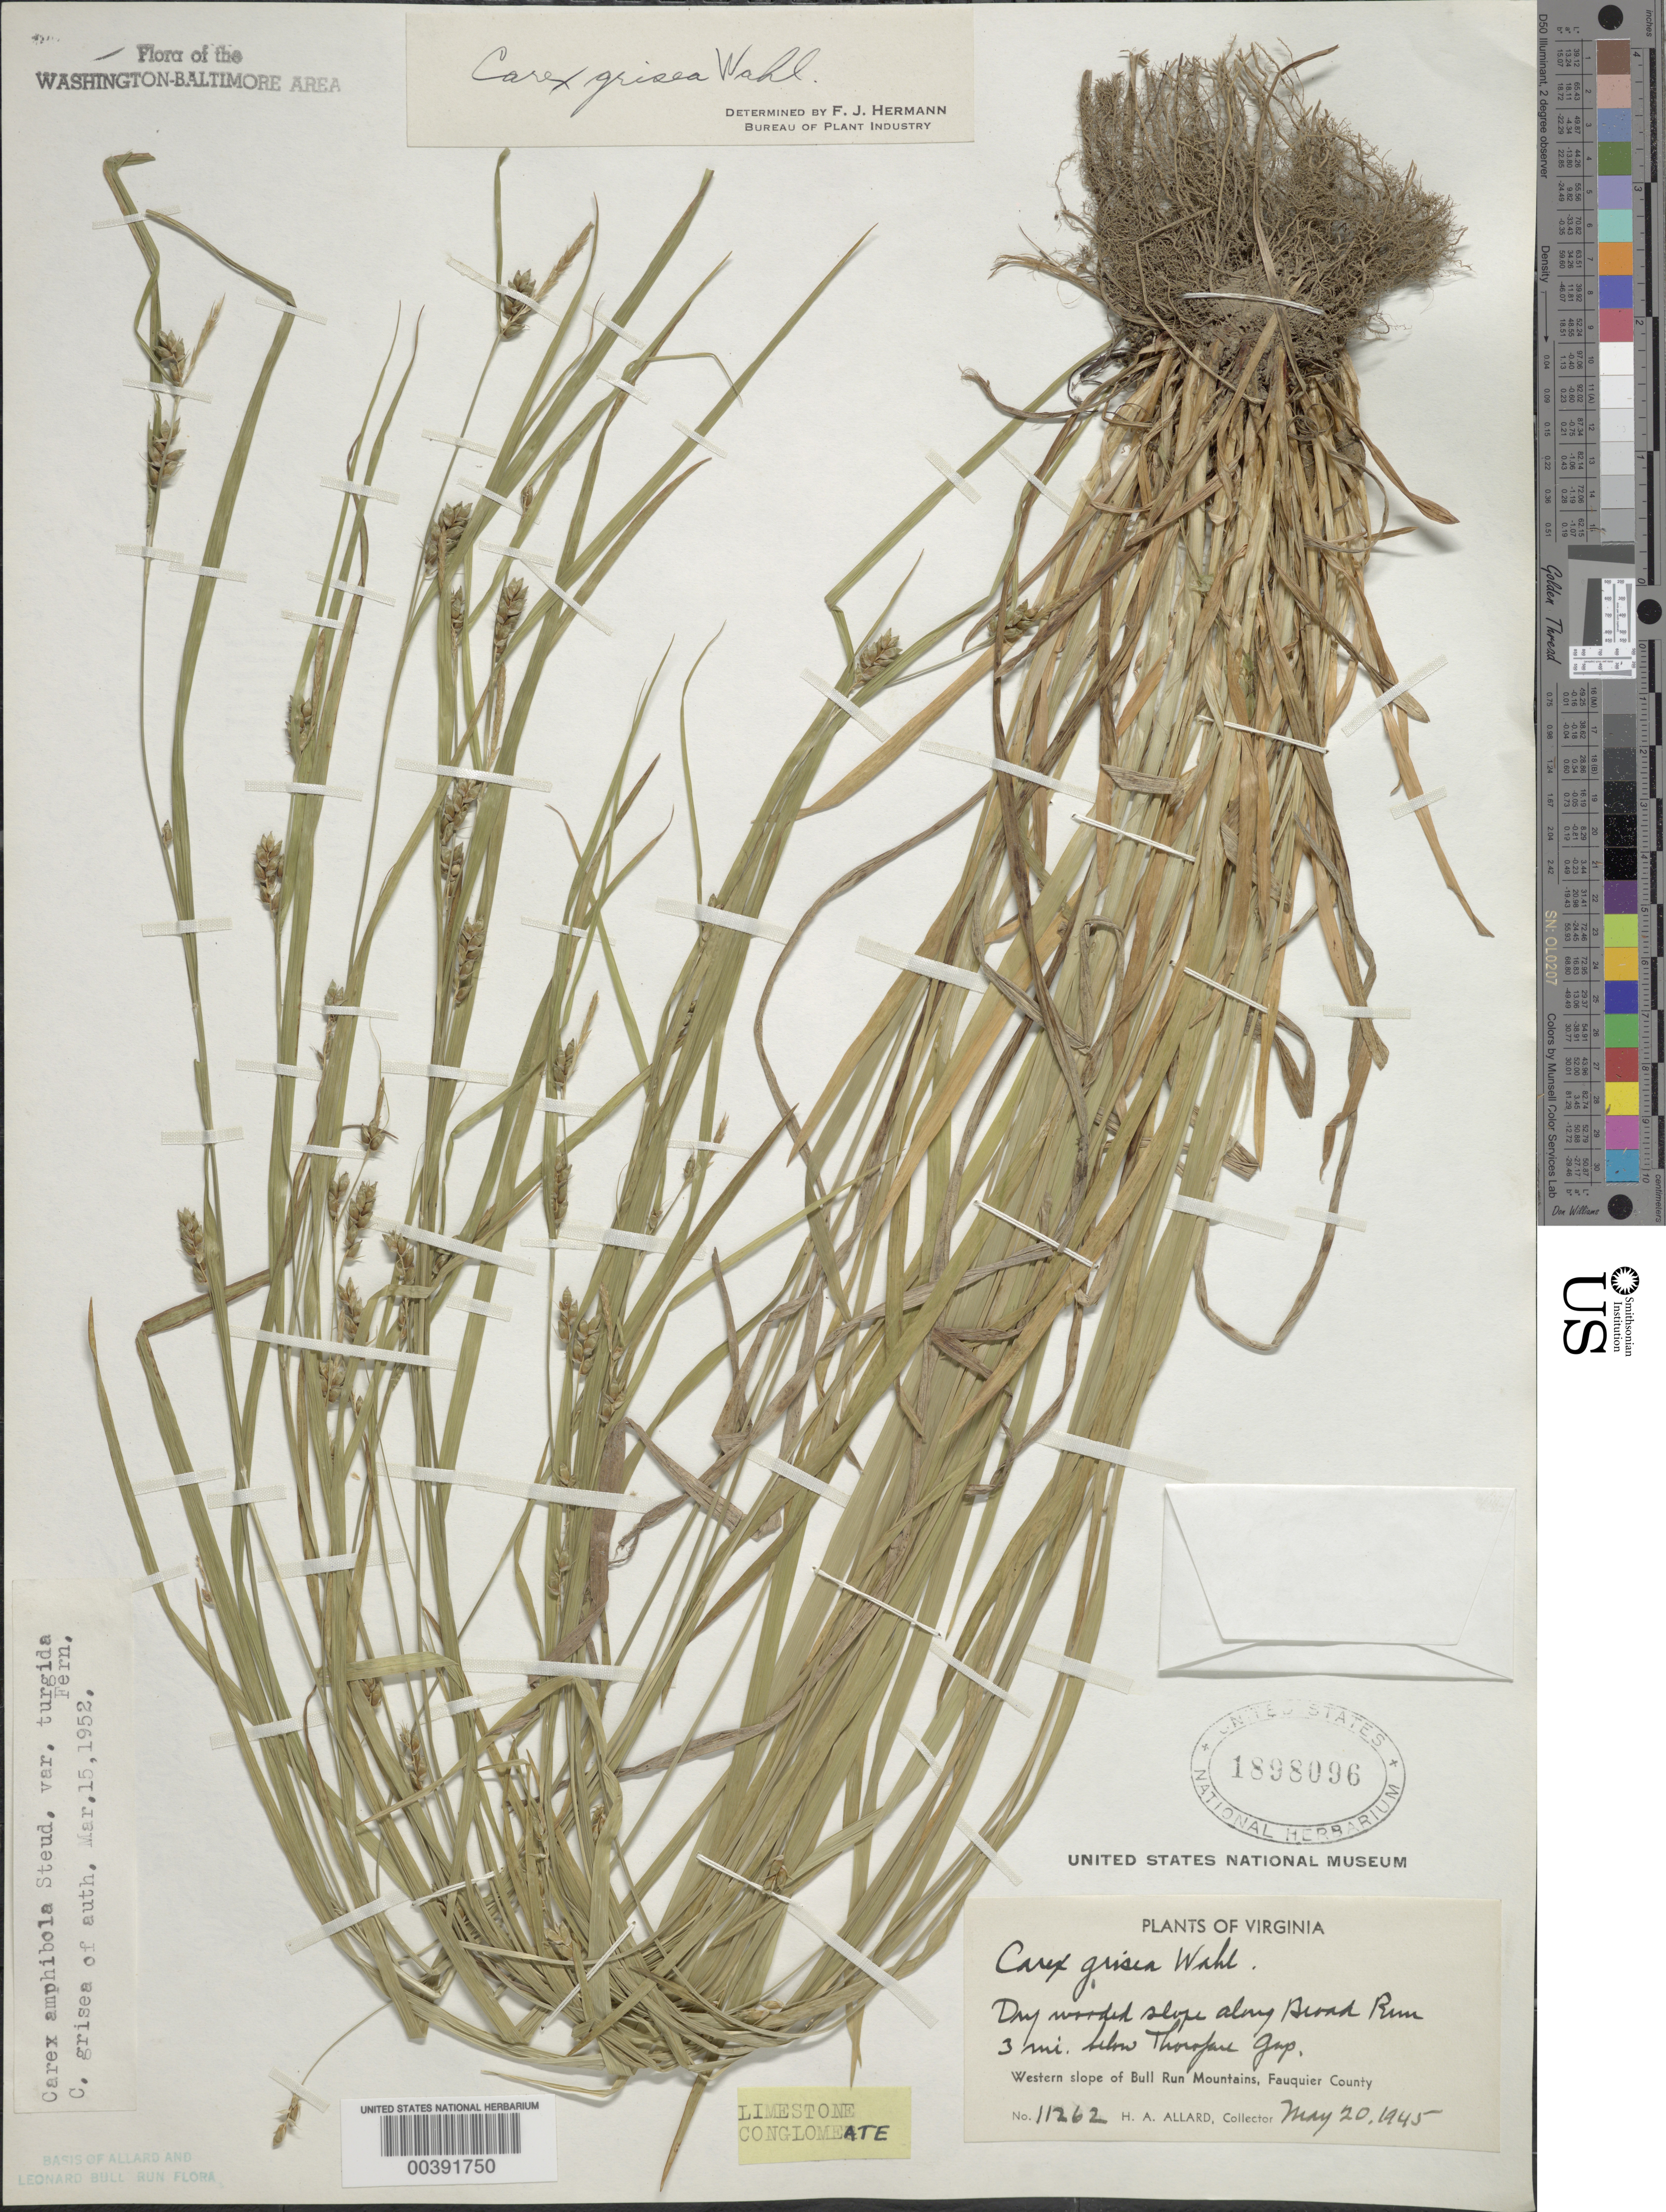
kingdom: Plantae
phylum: Tracheophyta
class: Liliopsida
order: Poales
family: Cyperaceae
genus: Carex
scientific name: Carex grisea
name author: Wahlenb.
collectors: H. A. Allard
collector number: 11262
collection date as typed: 20 May 1945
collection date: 1945-05-20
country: United States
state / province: Virginia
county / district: Fauquier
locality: Broad Run below Thorofare Gap Bull Run Mts.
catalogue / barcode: US 1898096